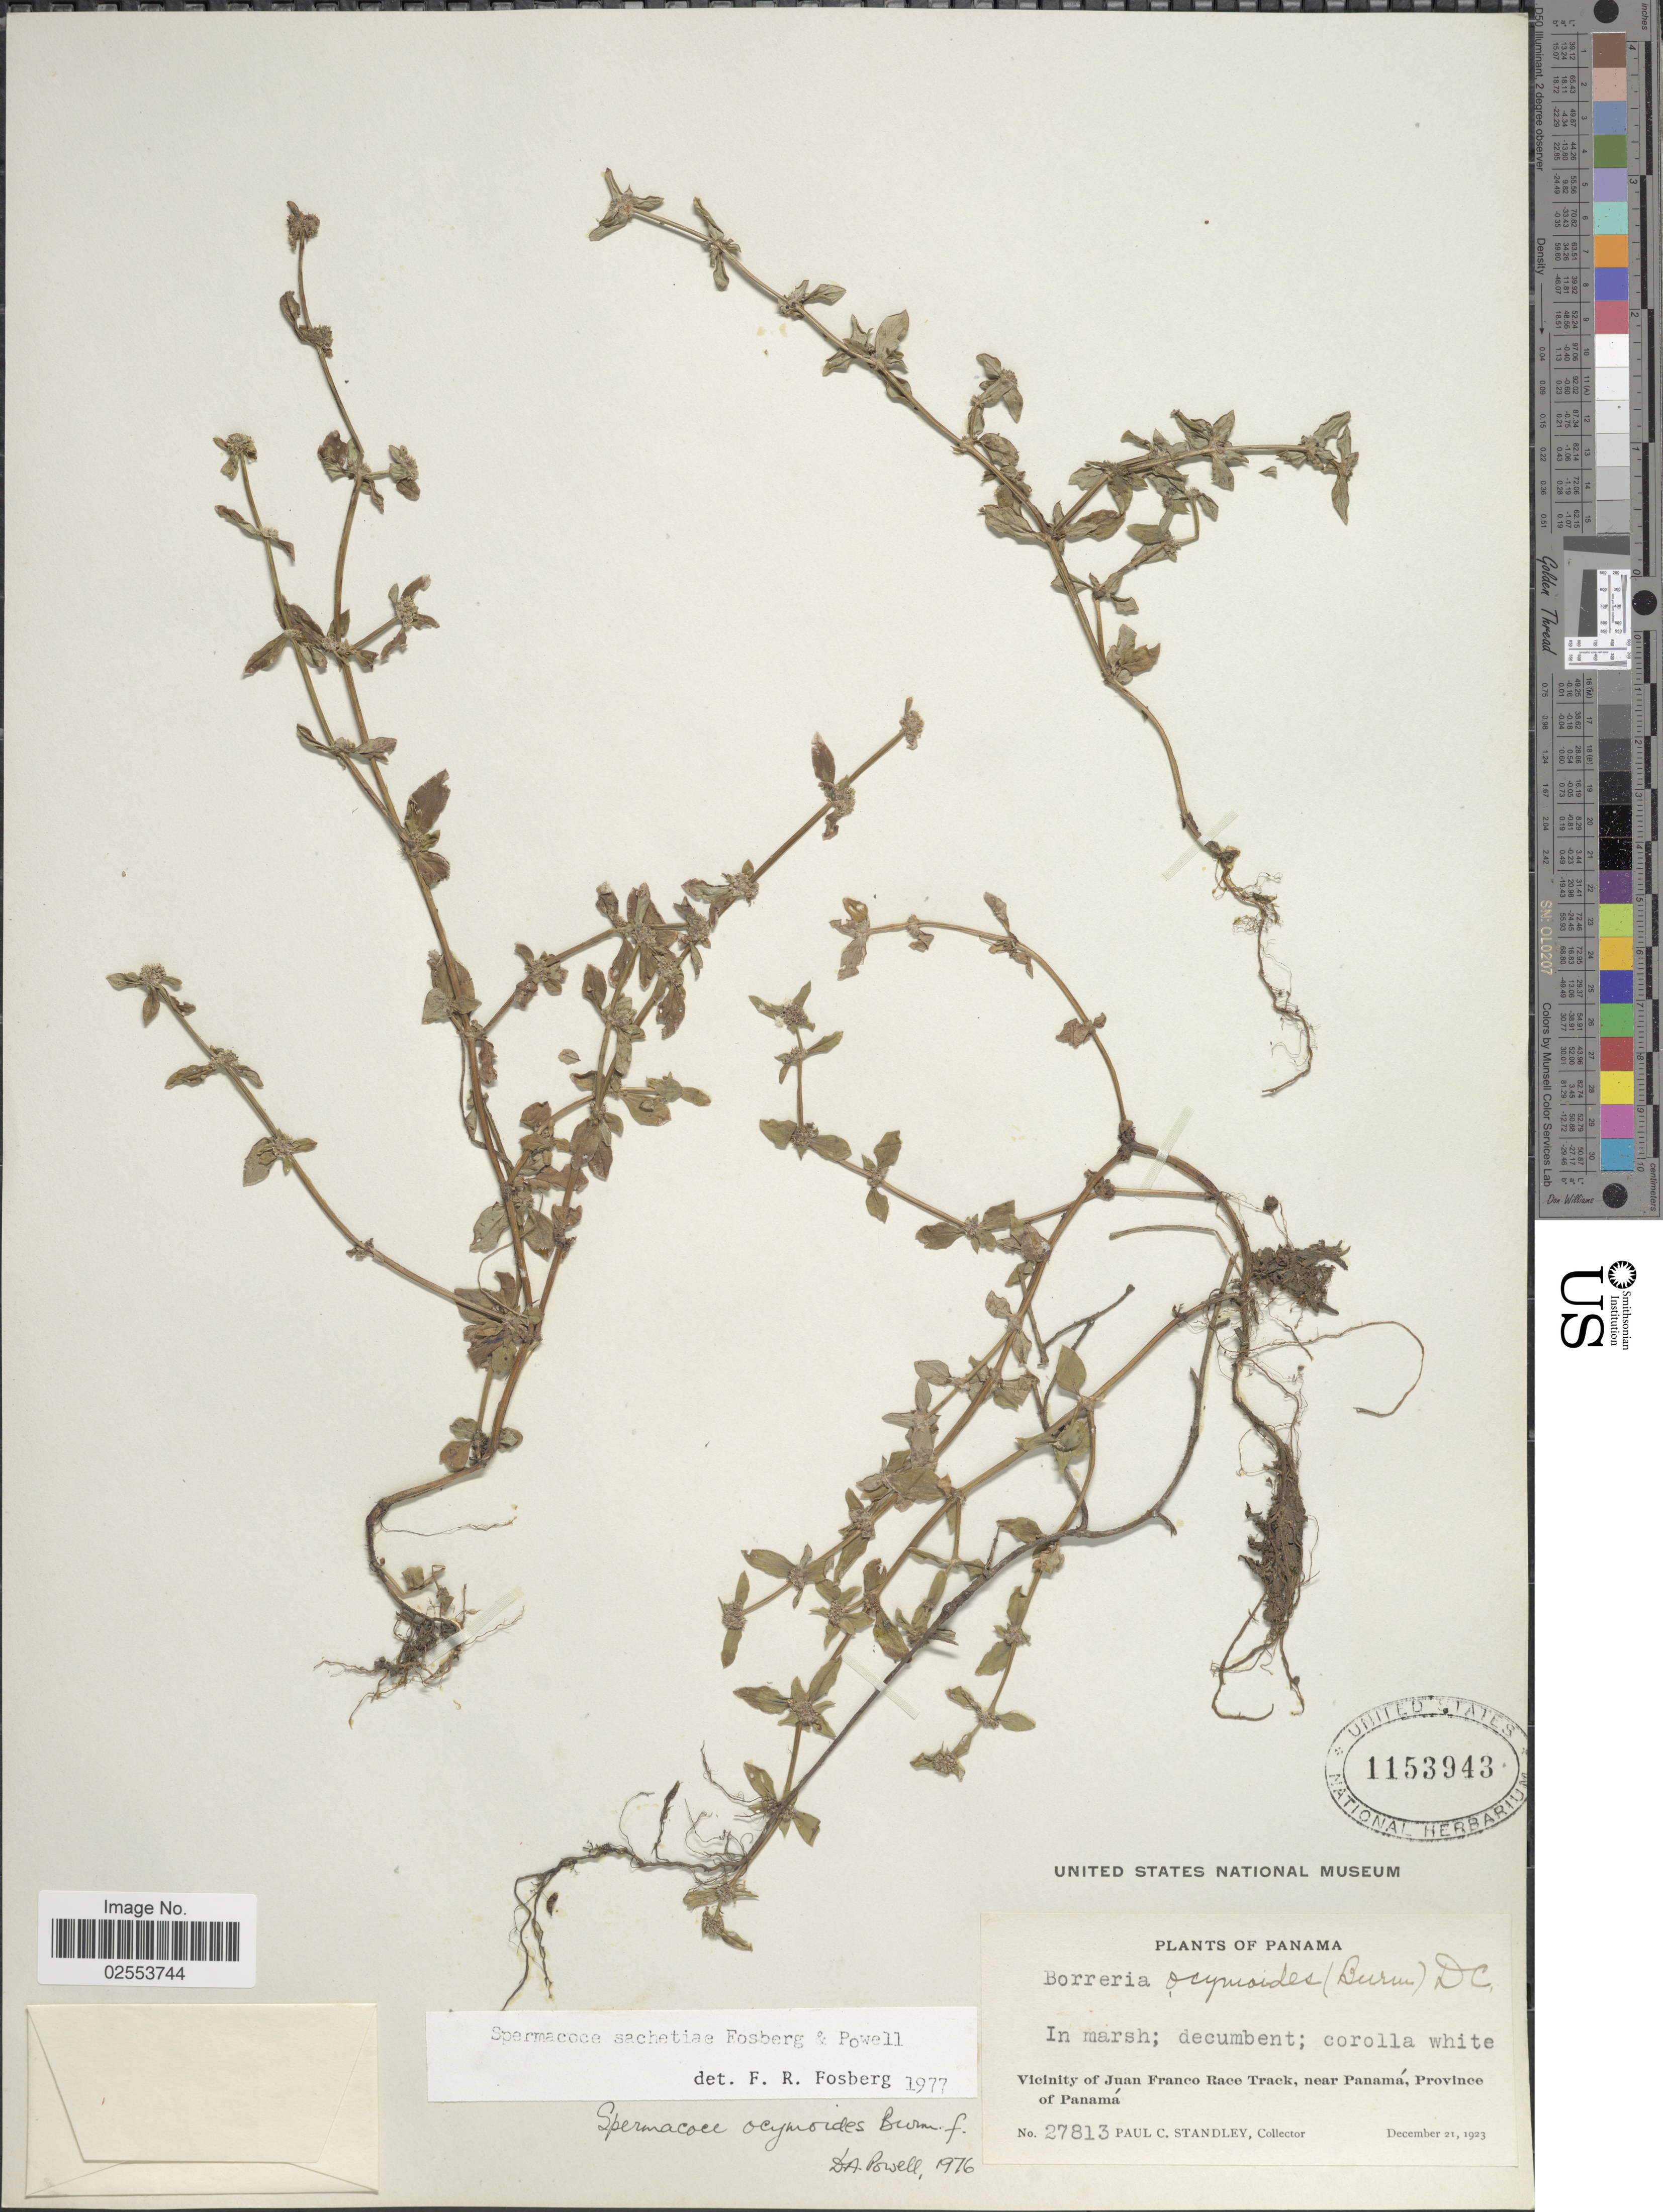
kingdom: Plantae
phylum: Tracheophyta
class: Magnoliopsida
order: Gentianales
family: Rubiaceae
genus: Spermacoce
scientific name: Spermacoce sachetiae Fosberg & D.A. Powell sp. nov. ined.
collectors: P. C. Standley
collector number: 27813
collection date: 1923-12-21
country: Panama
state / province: Panamá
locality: In marsh, Vicinity of Juan Franco Race Track, near Panama.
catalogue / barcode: US 1153943